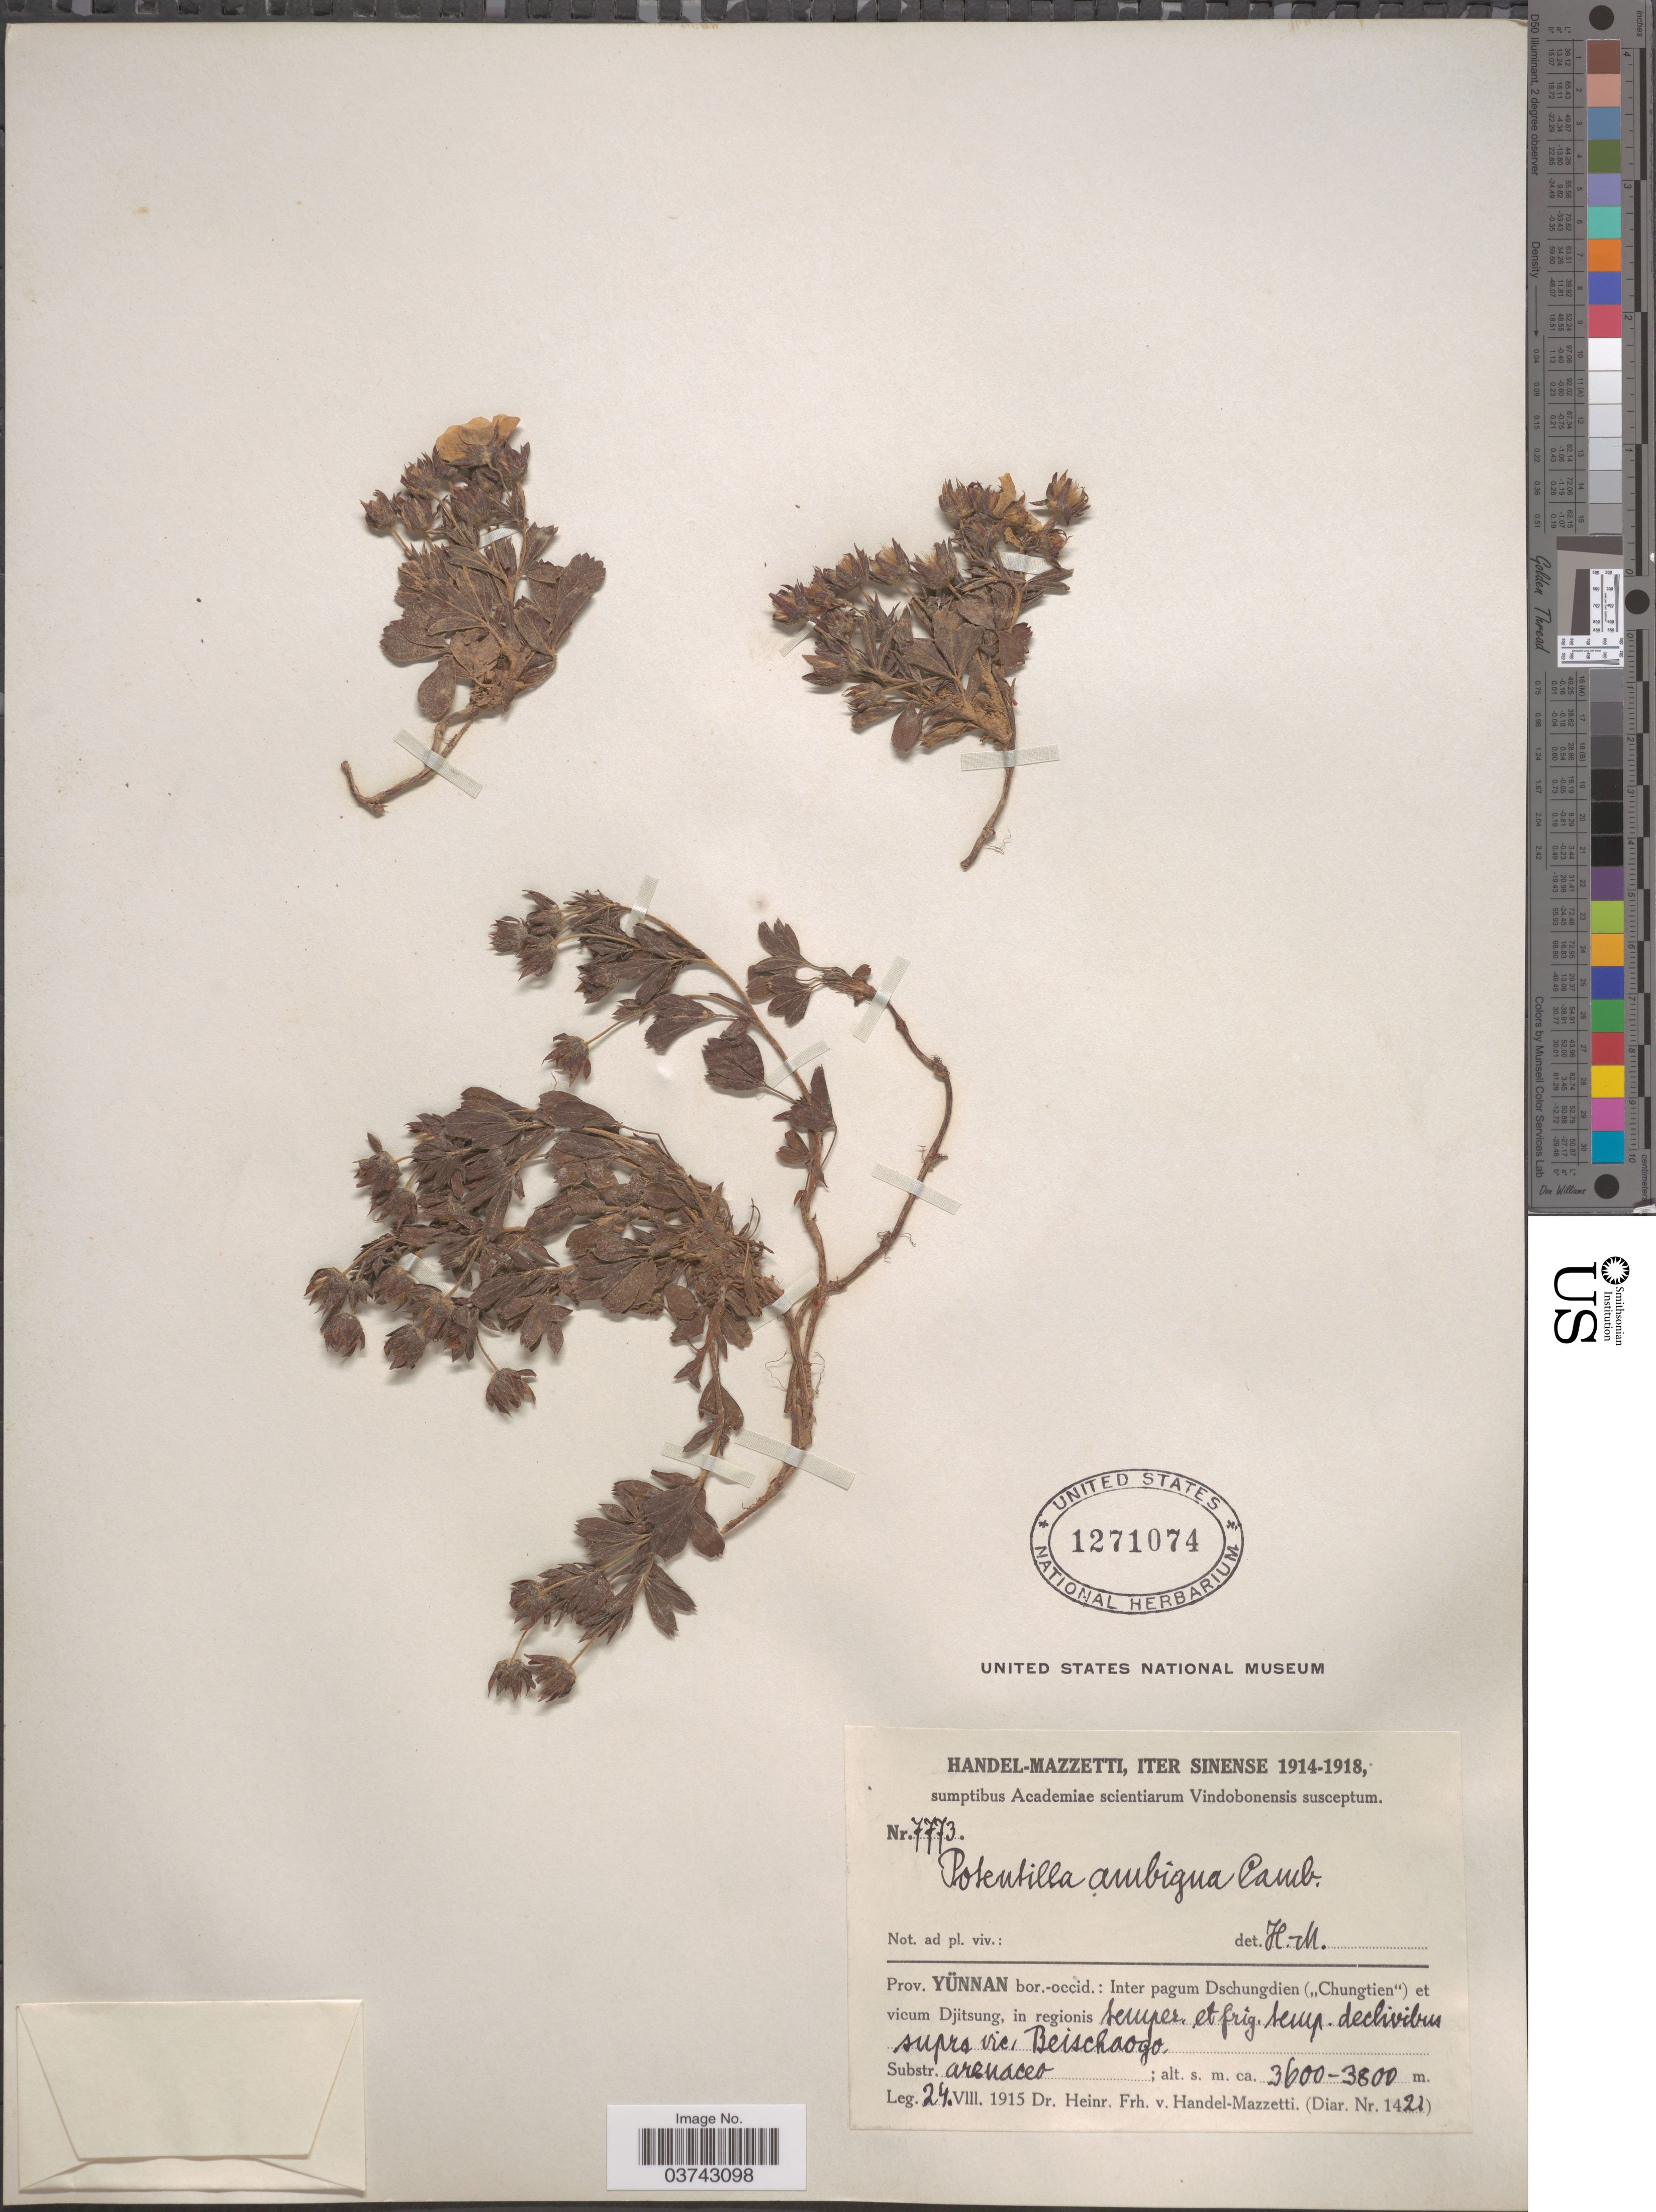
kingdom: Plantae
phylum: Tracheophyta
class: Magnoliopsida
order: Rosales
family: Rosaceae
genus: Potentilla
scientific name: Potentilla ambigua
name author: Gaudin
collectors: H. Handel-Mazzetti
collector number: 7773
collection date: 1915-08-24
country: China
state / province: Yunnan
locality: Prov. Yünnan bor.-occid.: Inter pagum Dschungdien ("Chungtien") et vicum Djitsung, in regionis semper, et frig. semp. declivibus supra vic. Beischaogo.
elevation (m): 3600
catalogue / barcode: US 1271074